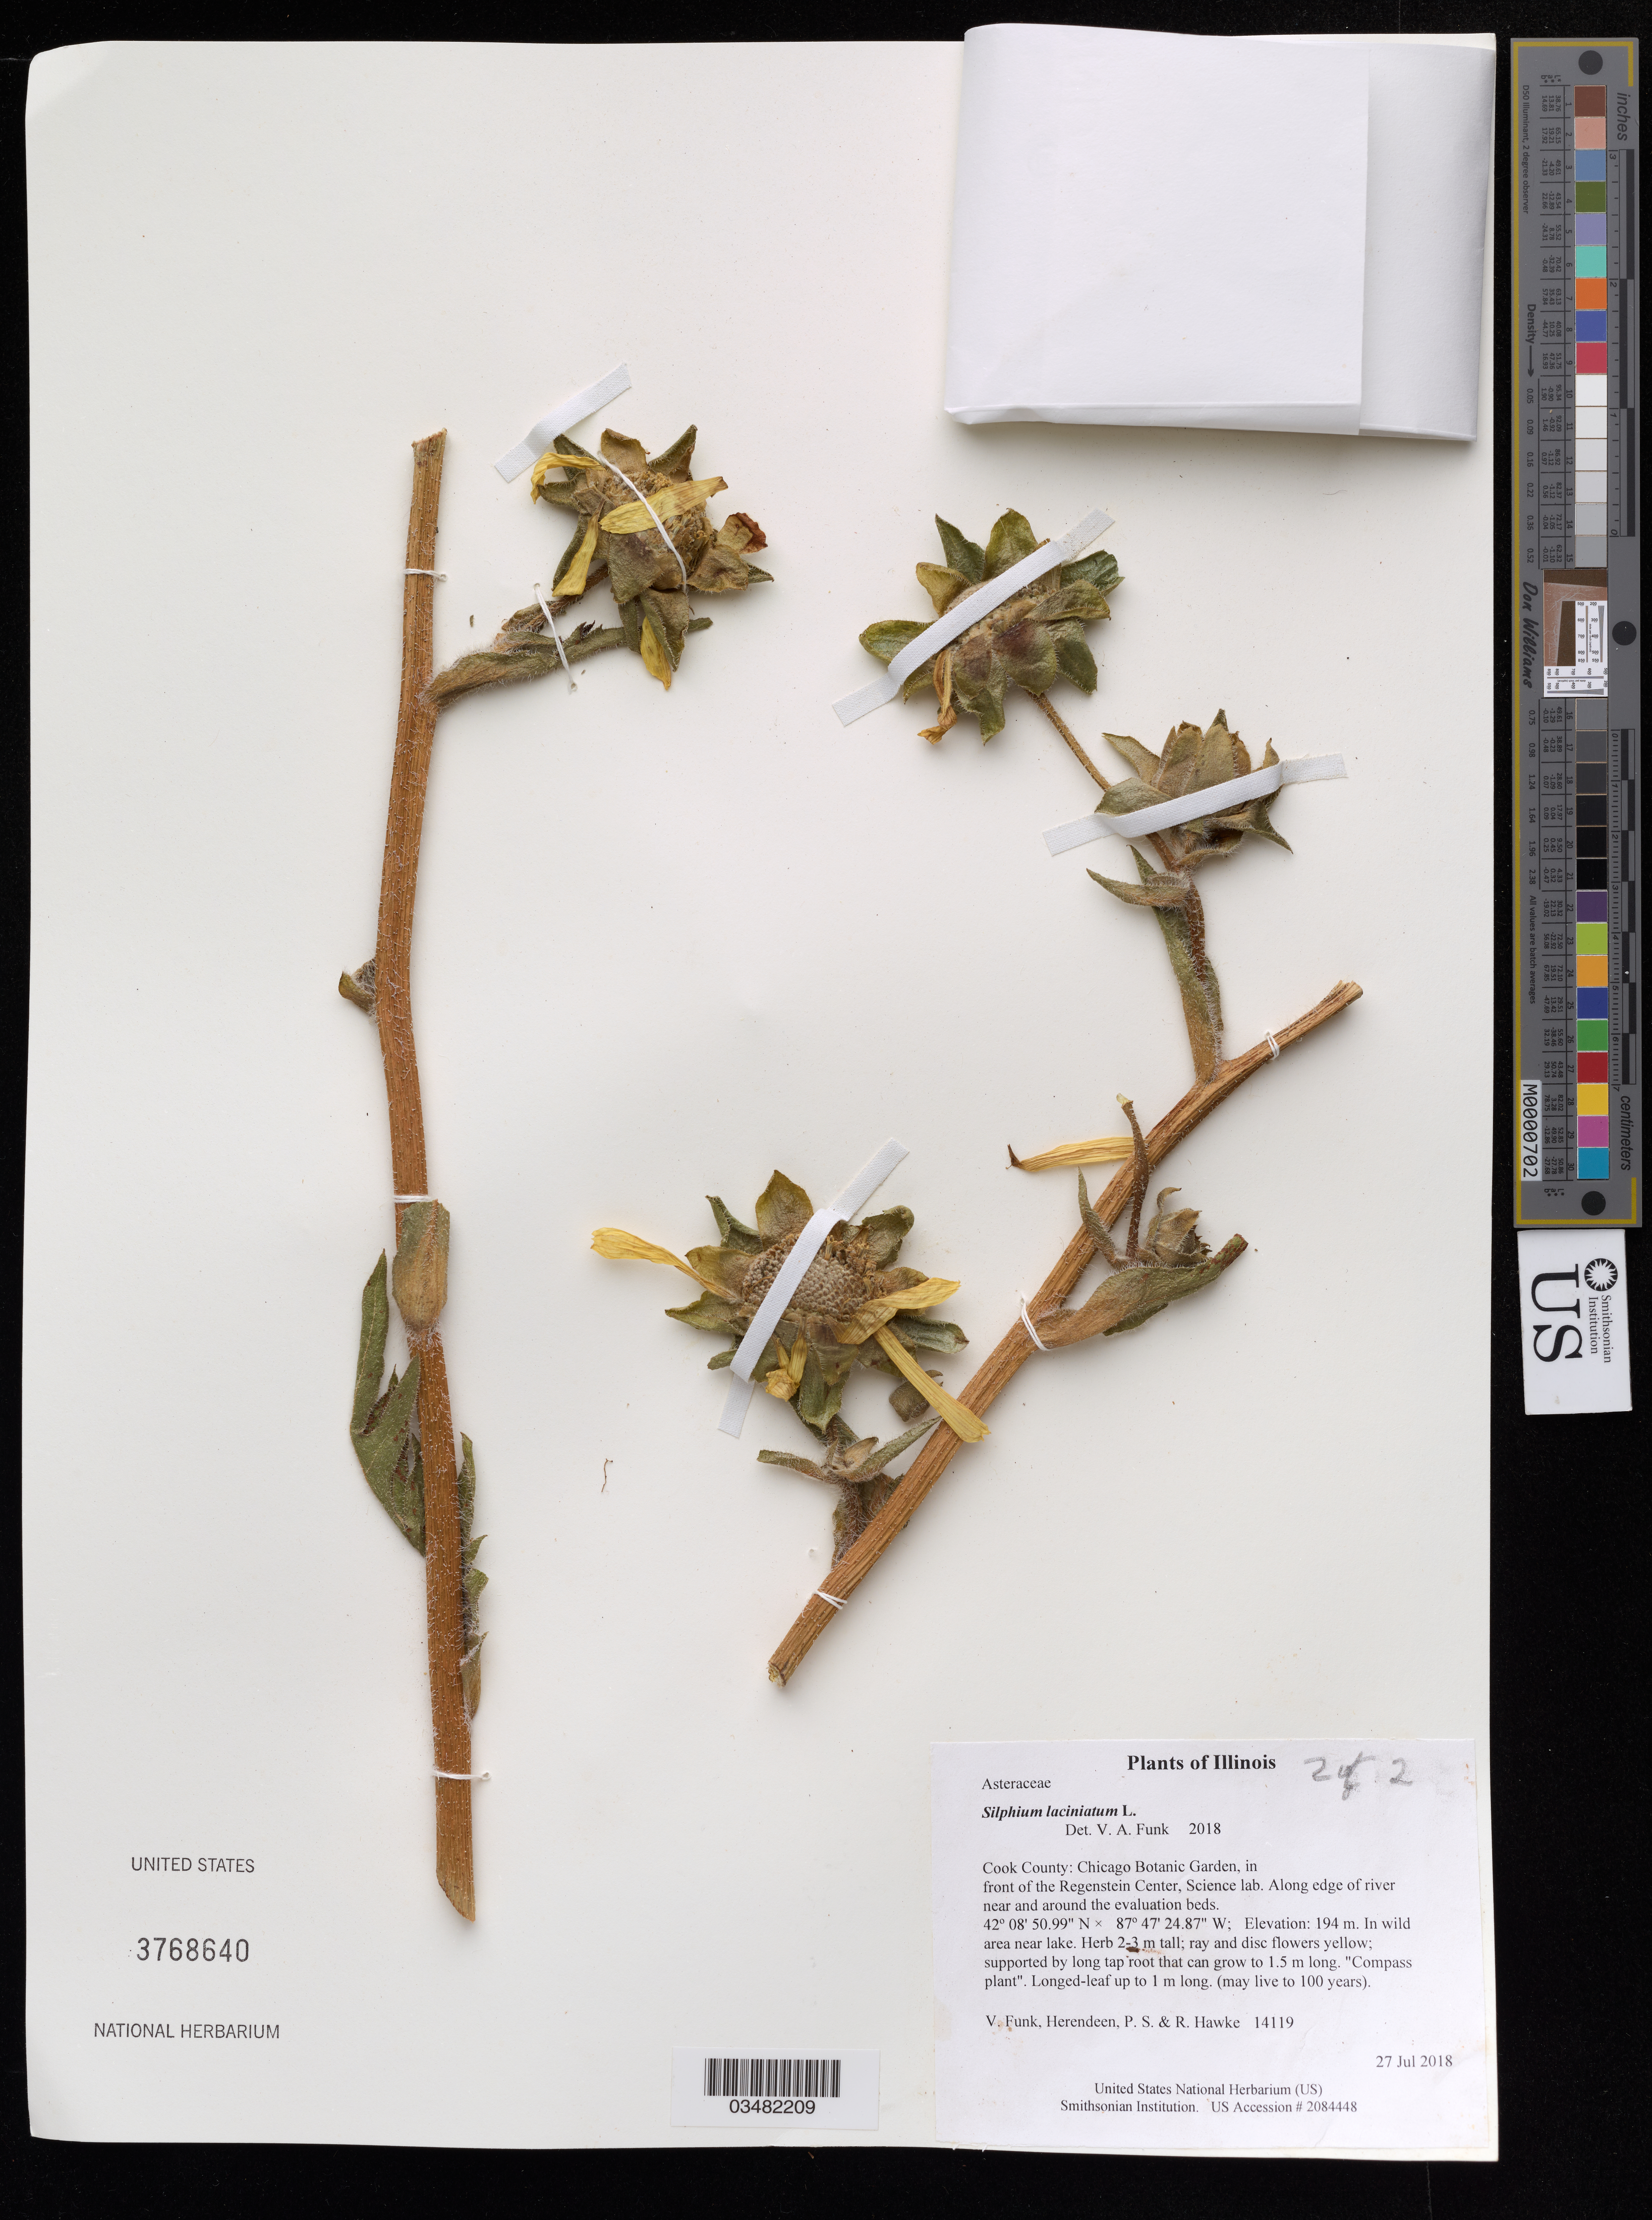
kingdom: Plantae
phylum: Tracheophyta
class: Magnoliopsida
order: Asterales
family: Asteraceae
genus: Silphium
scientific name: Silphium laciniatum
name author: L.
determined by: Funk, Vicki A., (BOT), Smithsonian Institution - National Museum of Natural History (UNITED STATES)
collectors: Herendeen, P. S. & R. Hawke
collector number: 14119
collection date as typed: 27 Jul 2018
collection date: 2018-07-27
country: United States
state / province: Illinois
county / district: Cook County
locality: Chicago Botanic Garden, in front of the Regenstein Center, Science lab. Along edge of river near and around the evaluation beds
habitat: In wild area near lake.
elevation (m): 194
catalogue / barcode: US 3768640